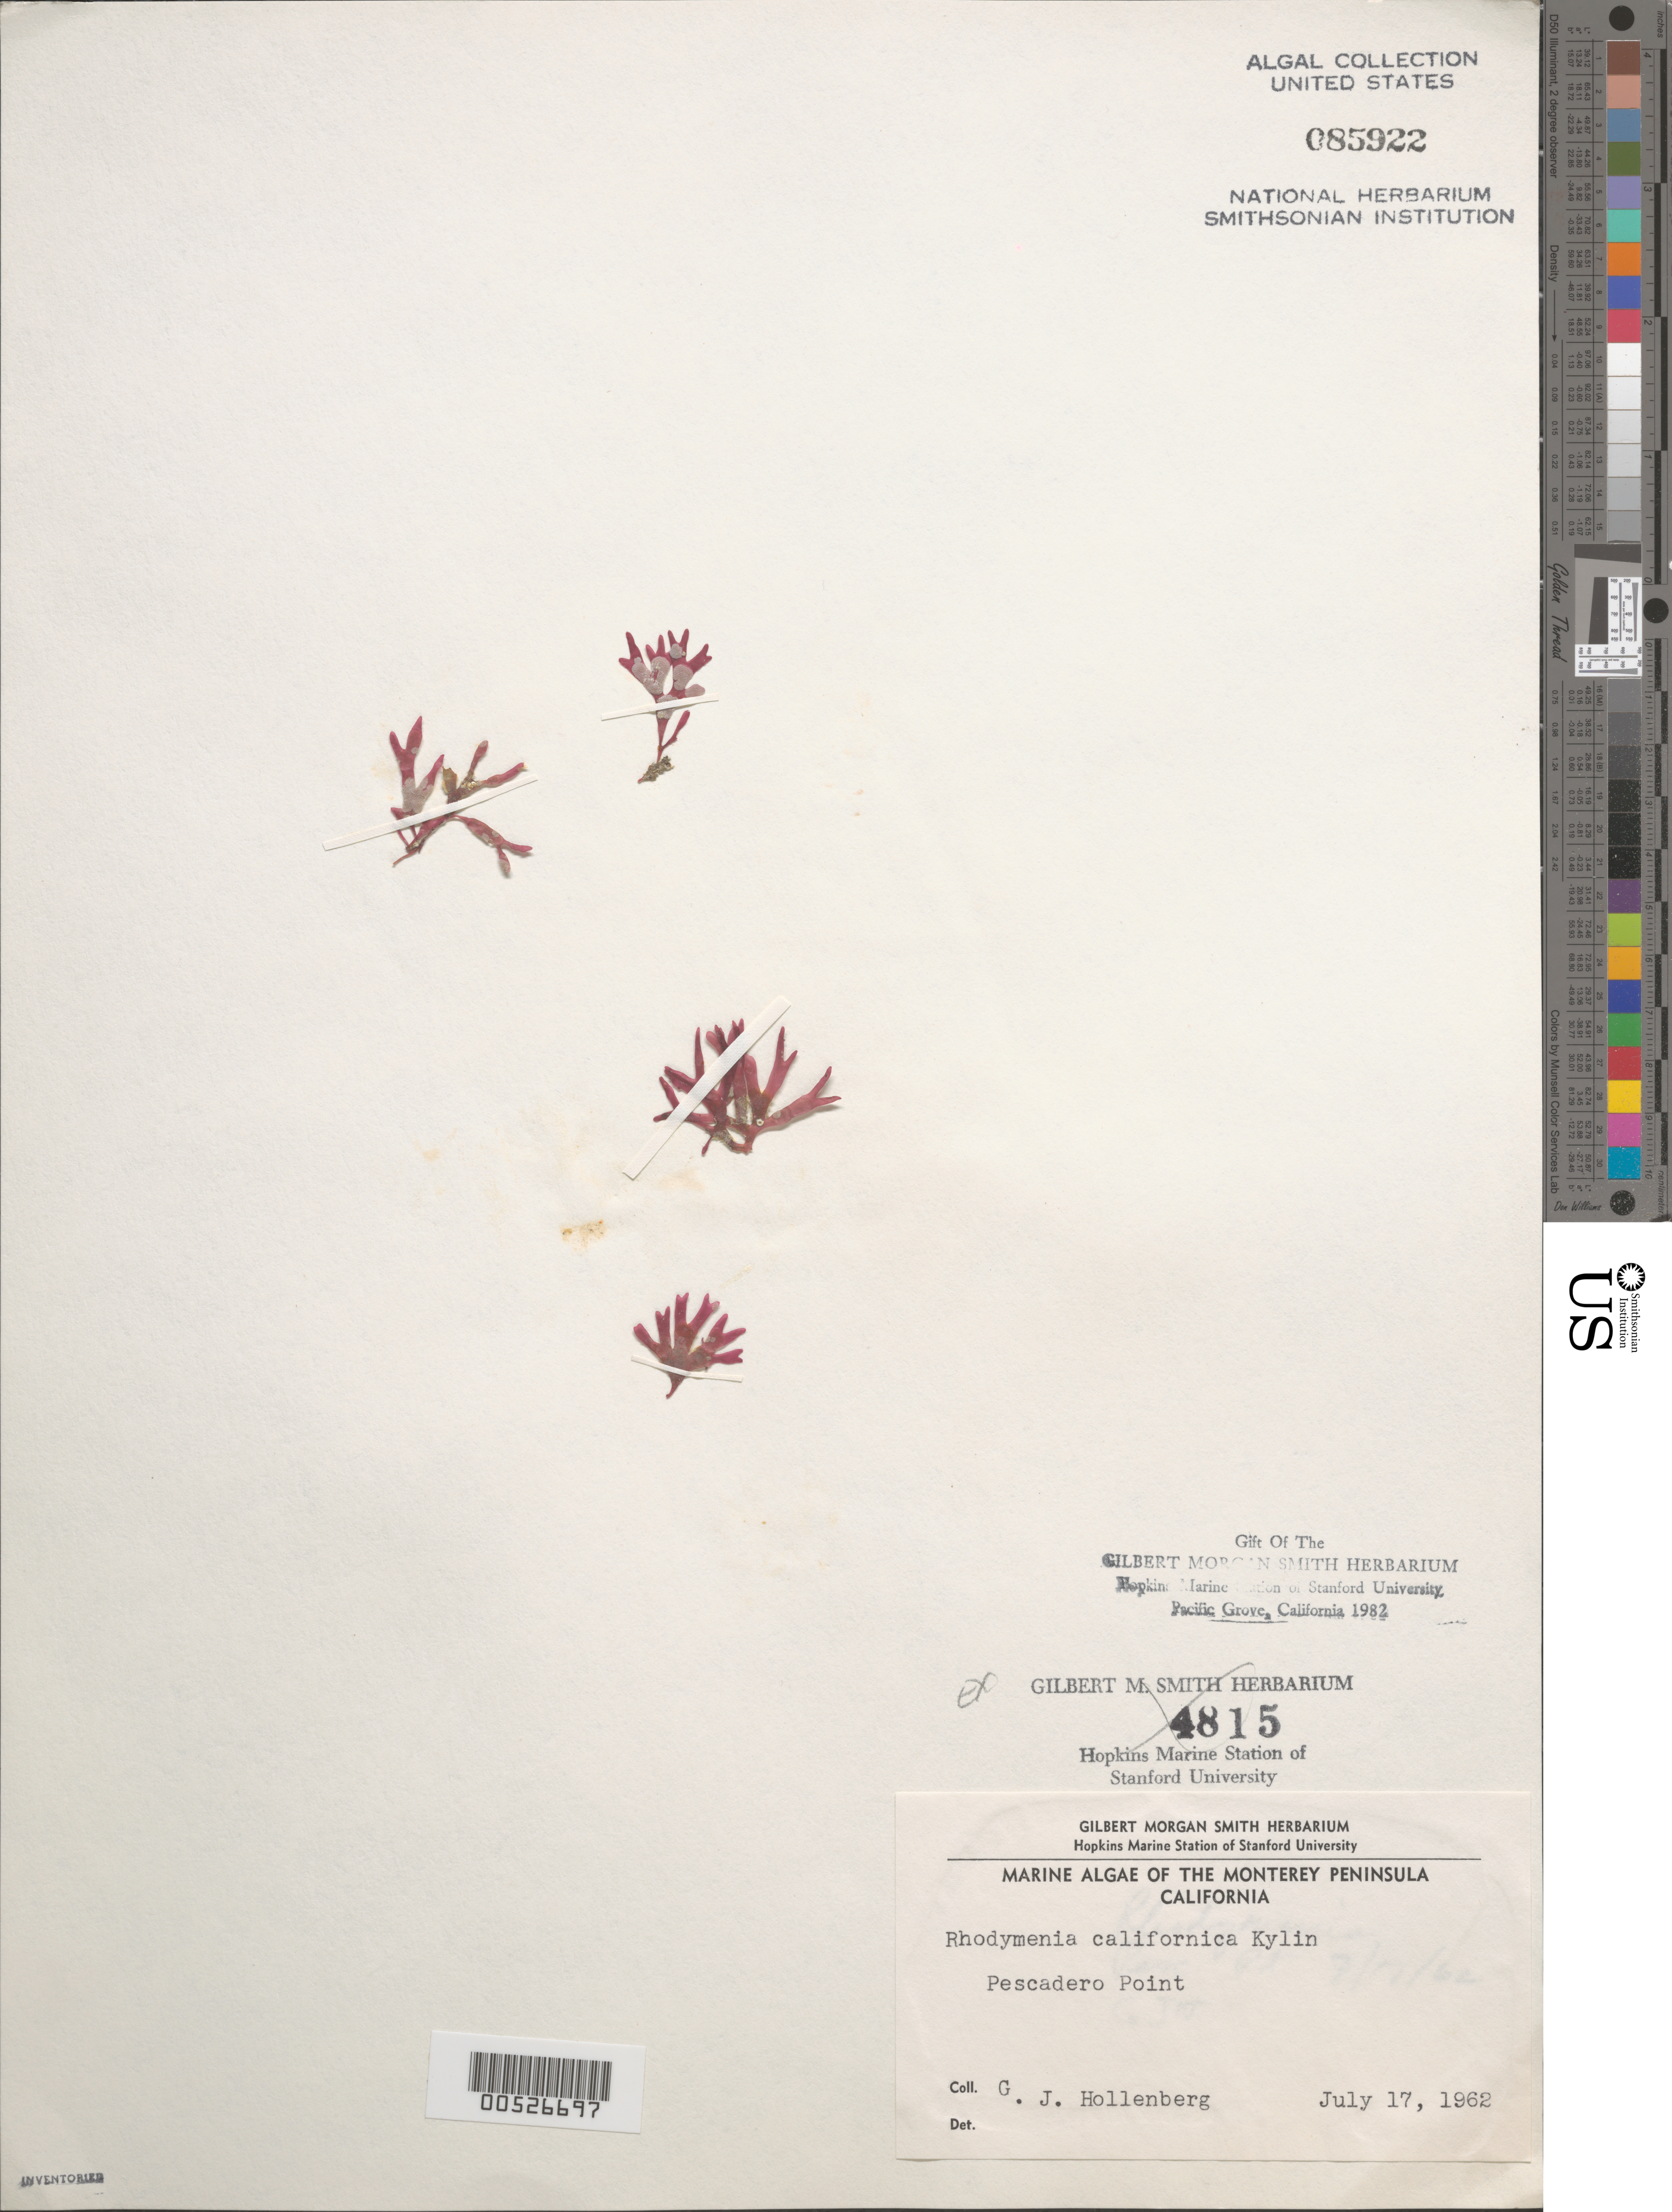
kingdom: Plantae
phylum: Rhodophyta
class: Florideophyceae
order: Rhodymeniales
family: Rhodymeniaceae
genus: Rhodymenia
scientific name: Rhodymenia californica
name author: Kylin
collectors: G. Hollenberg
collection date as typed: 17 Jul 1962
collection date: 1962-07-17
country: United States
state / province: California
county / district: Monterey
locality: Pescadero Point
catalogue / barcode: US 85922